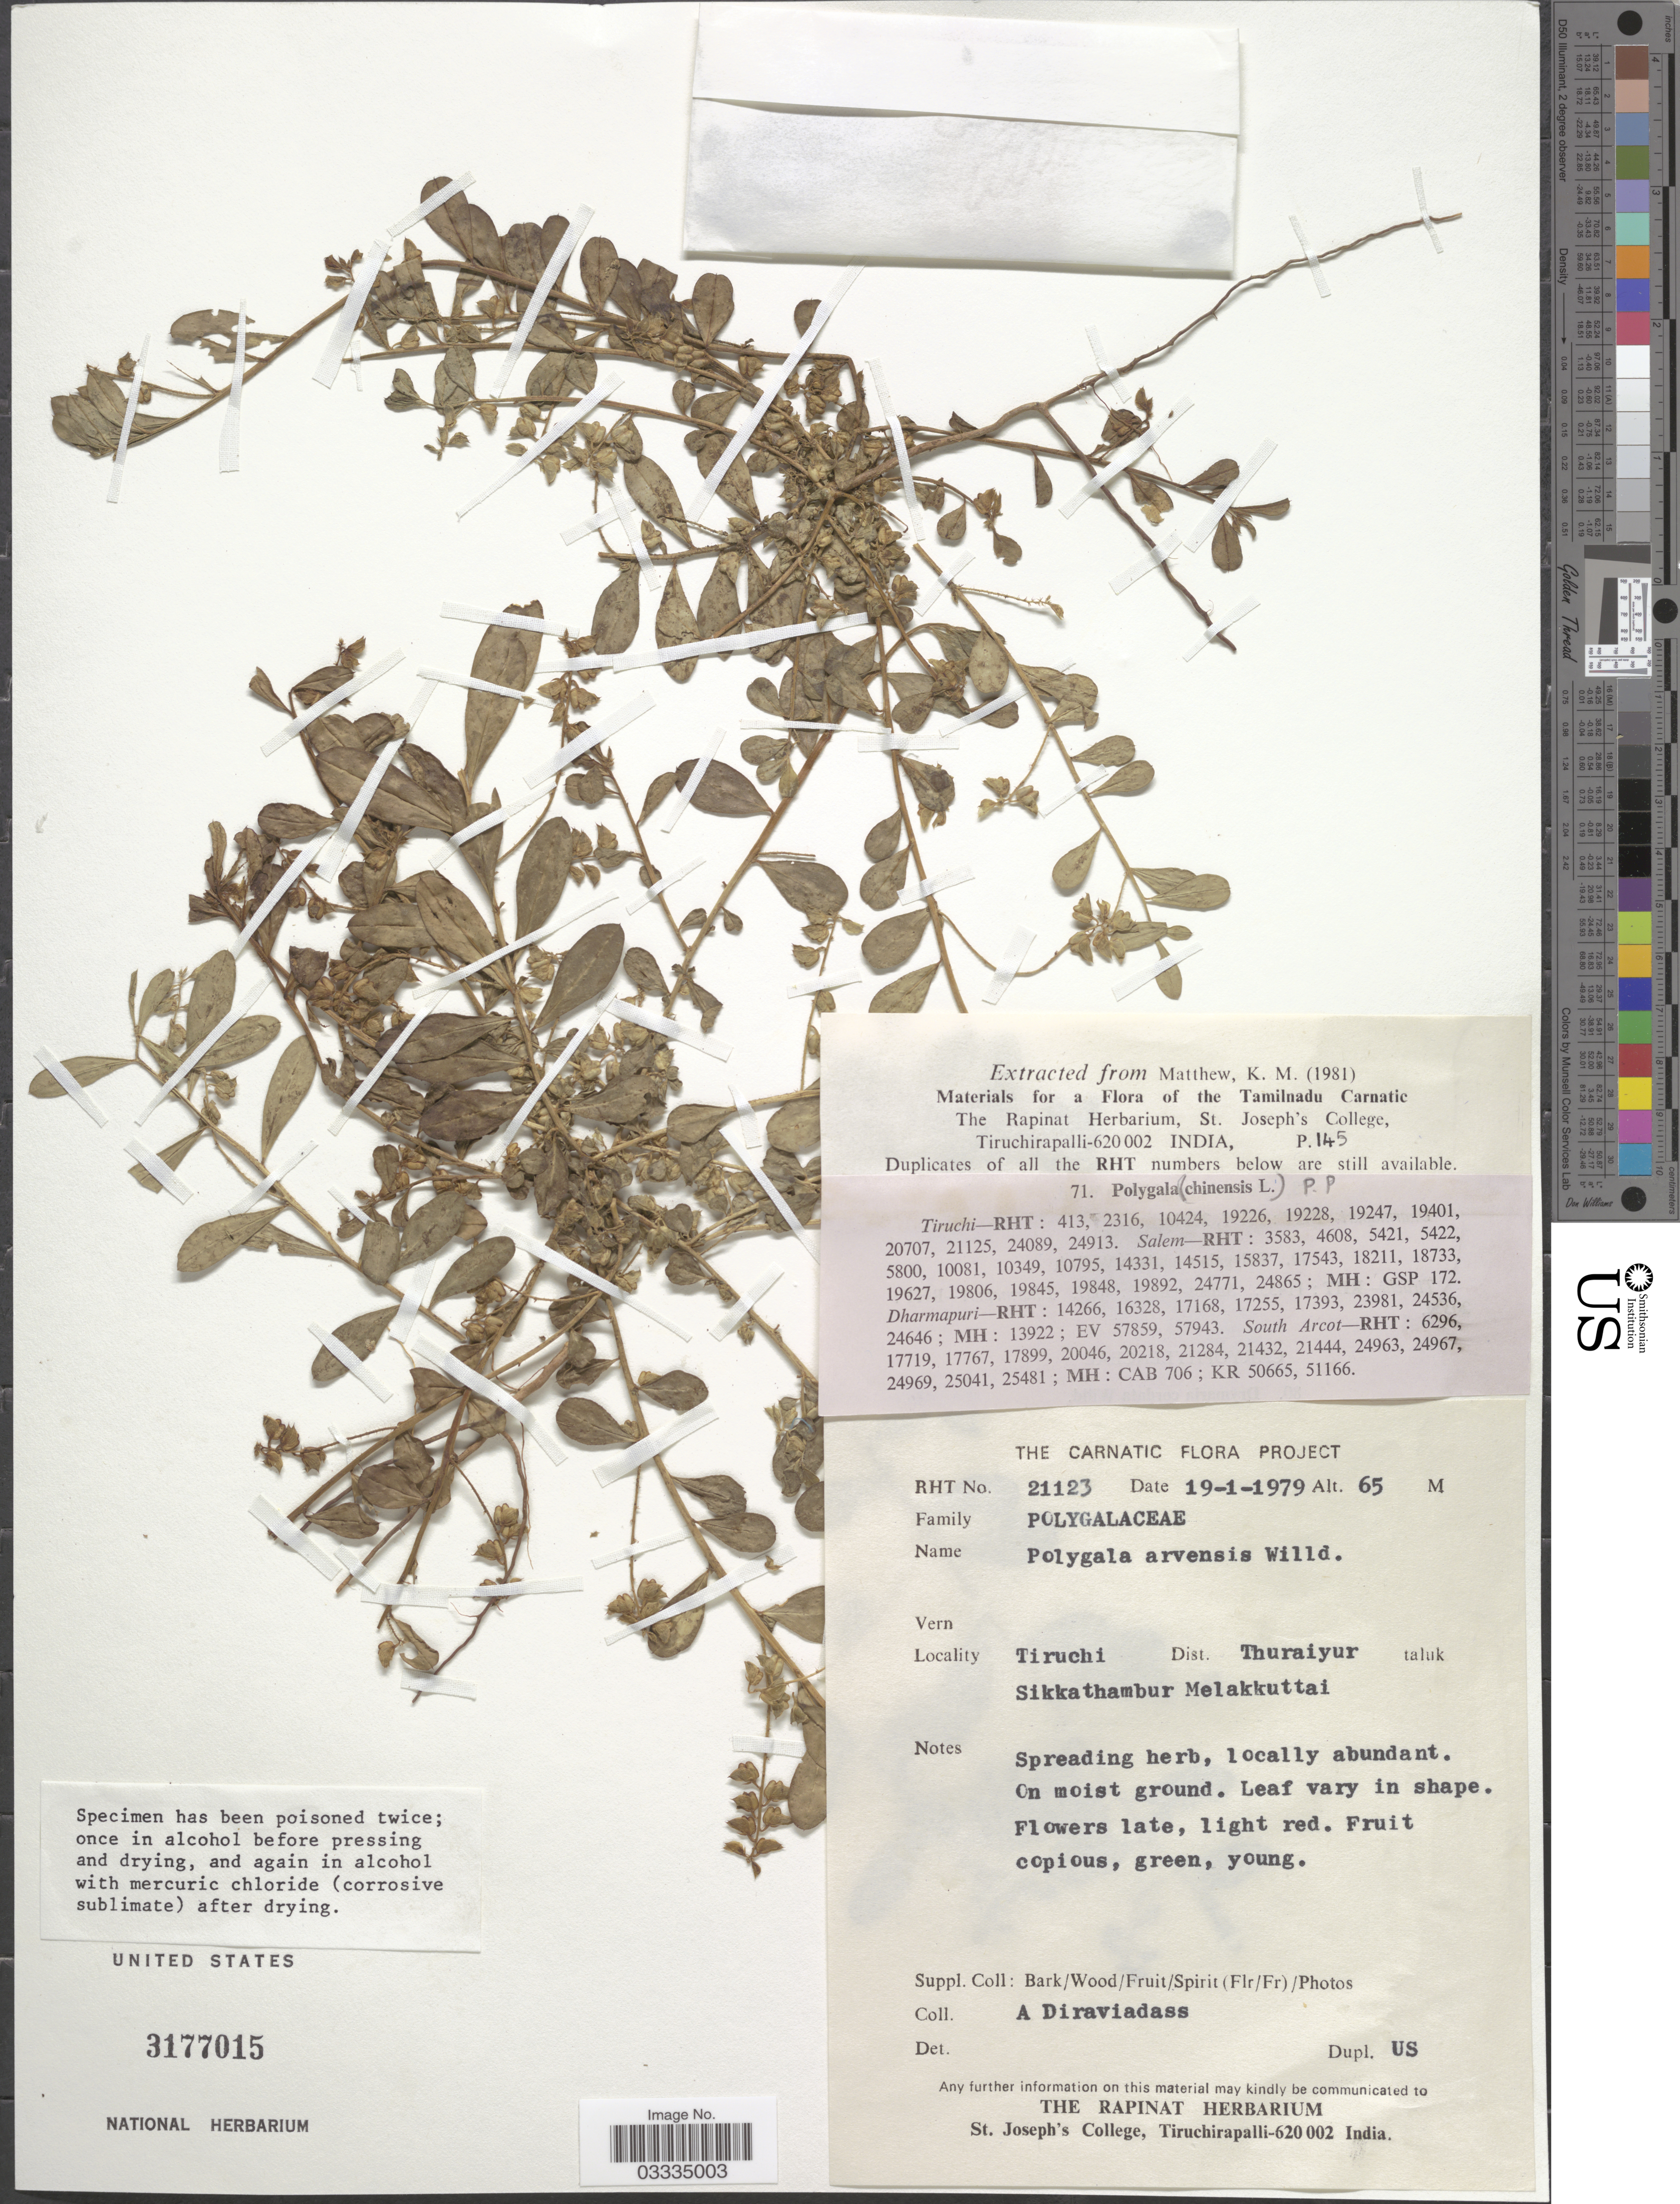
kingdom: Plantae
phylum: Tracheophyta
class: Magnoliopsida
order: Fabales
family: Polygalaceae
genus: Polygala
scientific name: Polygala arvensis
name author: Willd.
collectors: A. Diraviadass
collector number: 21123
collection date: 1979-01-19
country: India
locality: Tiruchi, Dist. Thuraiyur taluk. Sikkathambur Melakkuttai.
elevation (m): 65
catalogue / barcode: US 3177015